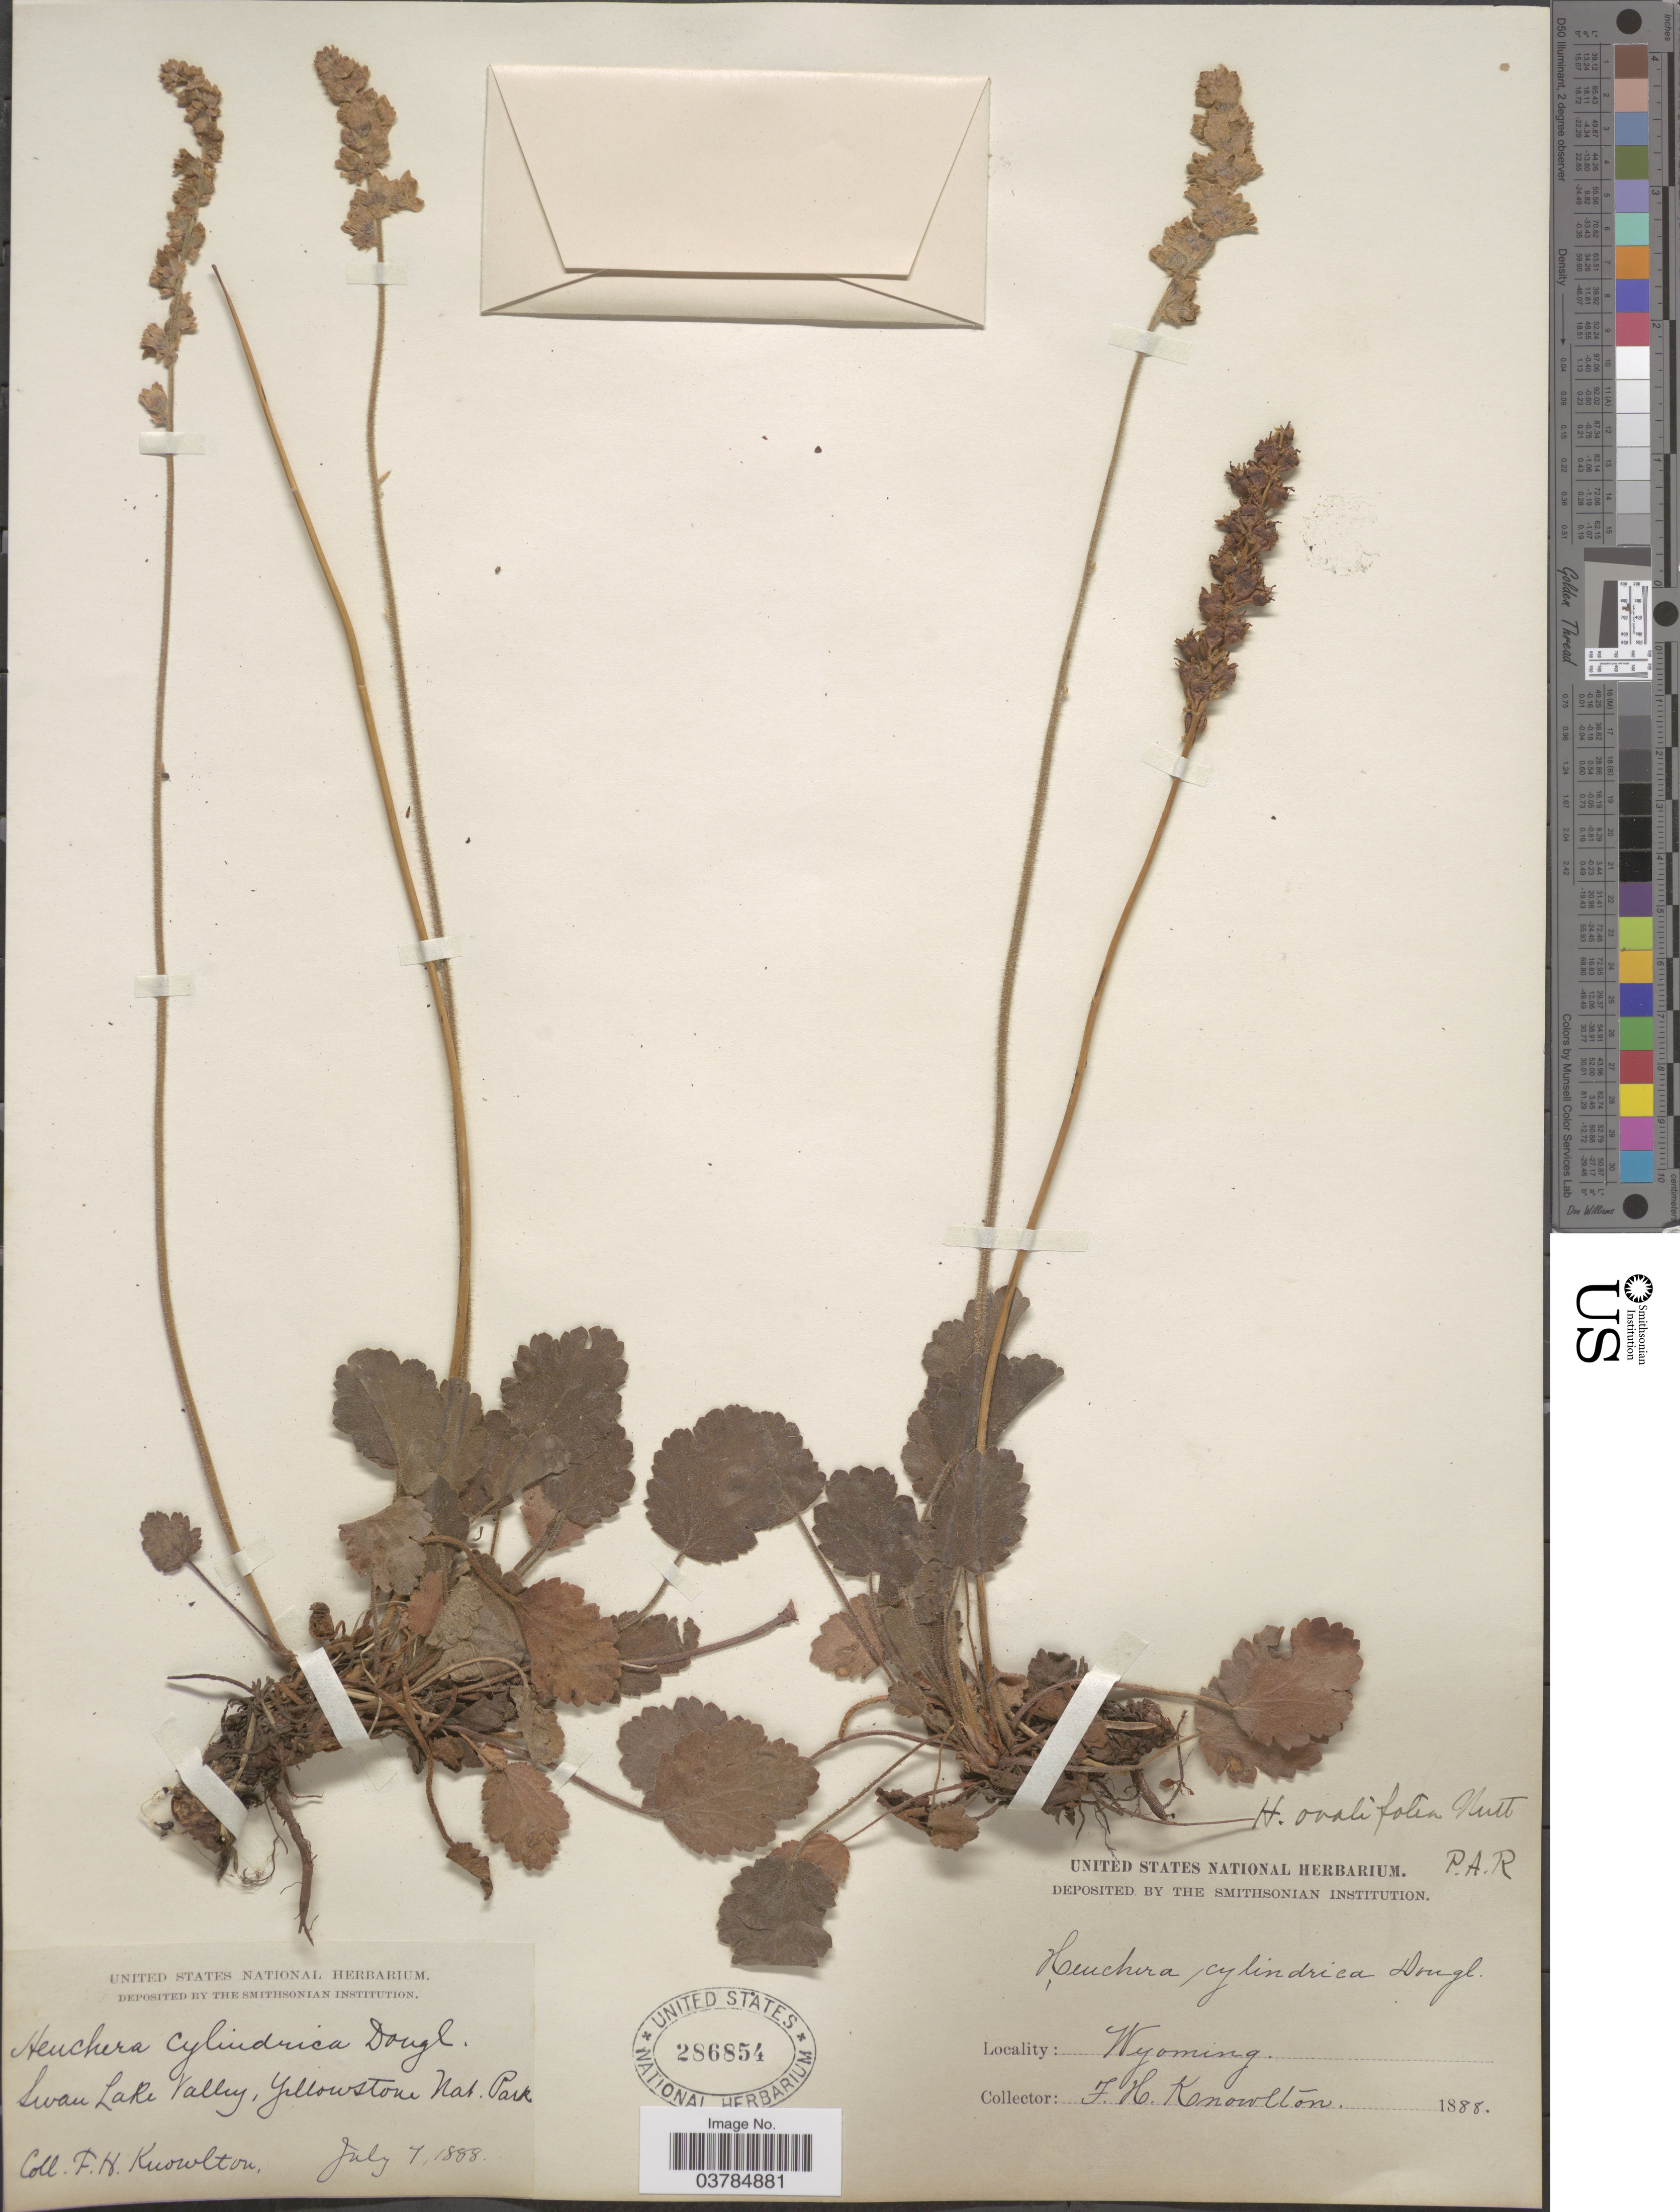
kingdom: Plantae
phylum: Tracheophyta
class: Magnoliopsida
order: Saxifragales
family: Saxifragaceae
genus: Heuchera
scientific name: Heuchera ovalifolia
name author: Torr. & A. Gray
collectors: F. H. Knowlton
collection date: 1888-07-07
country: United States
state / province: Wyoming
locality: Swan Lake Valley, Yellowstone Nat. Park.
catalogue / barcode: US 286854